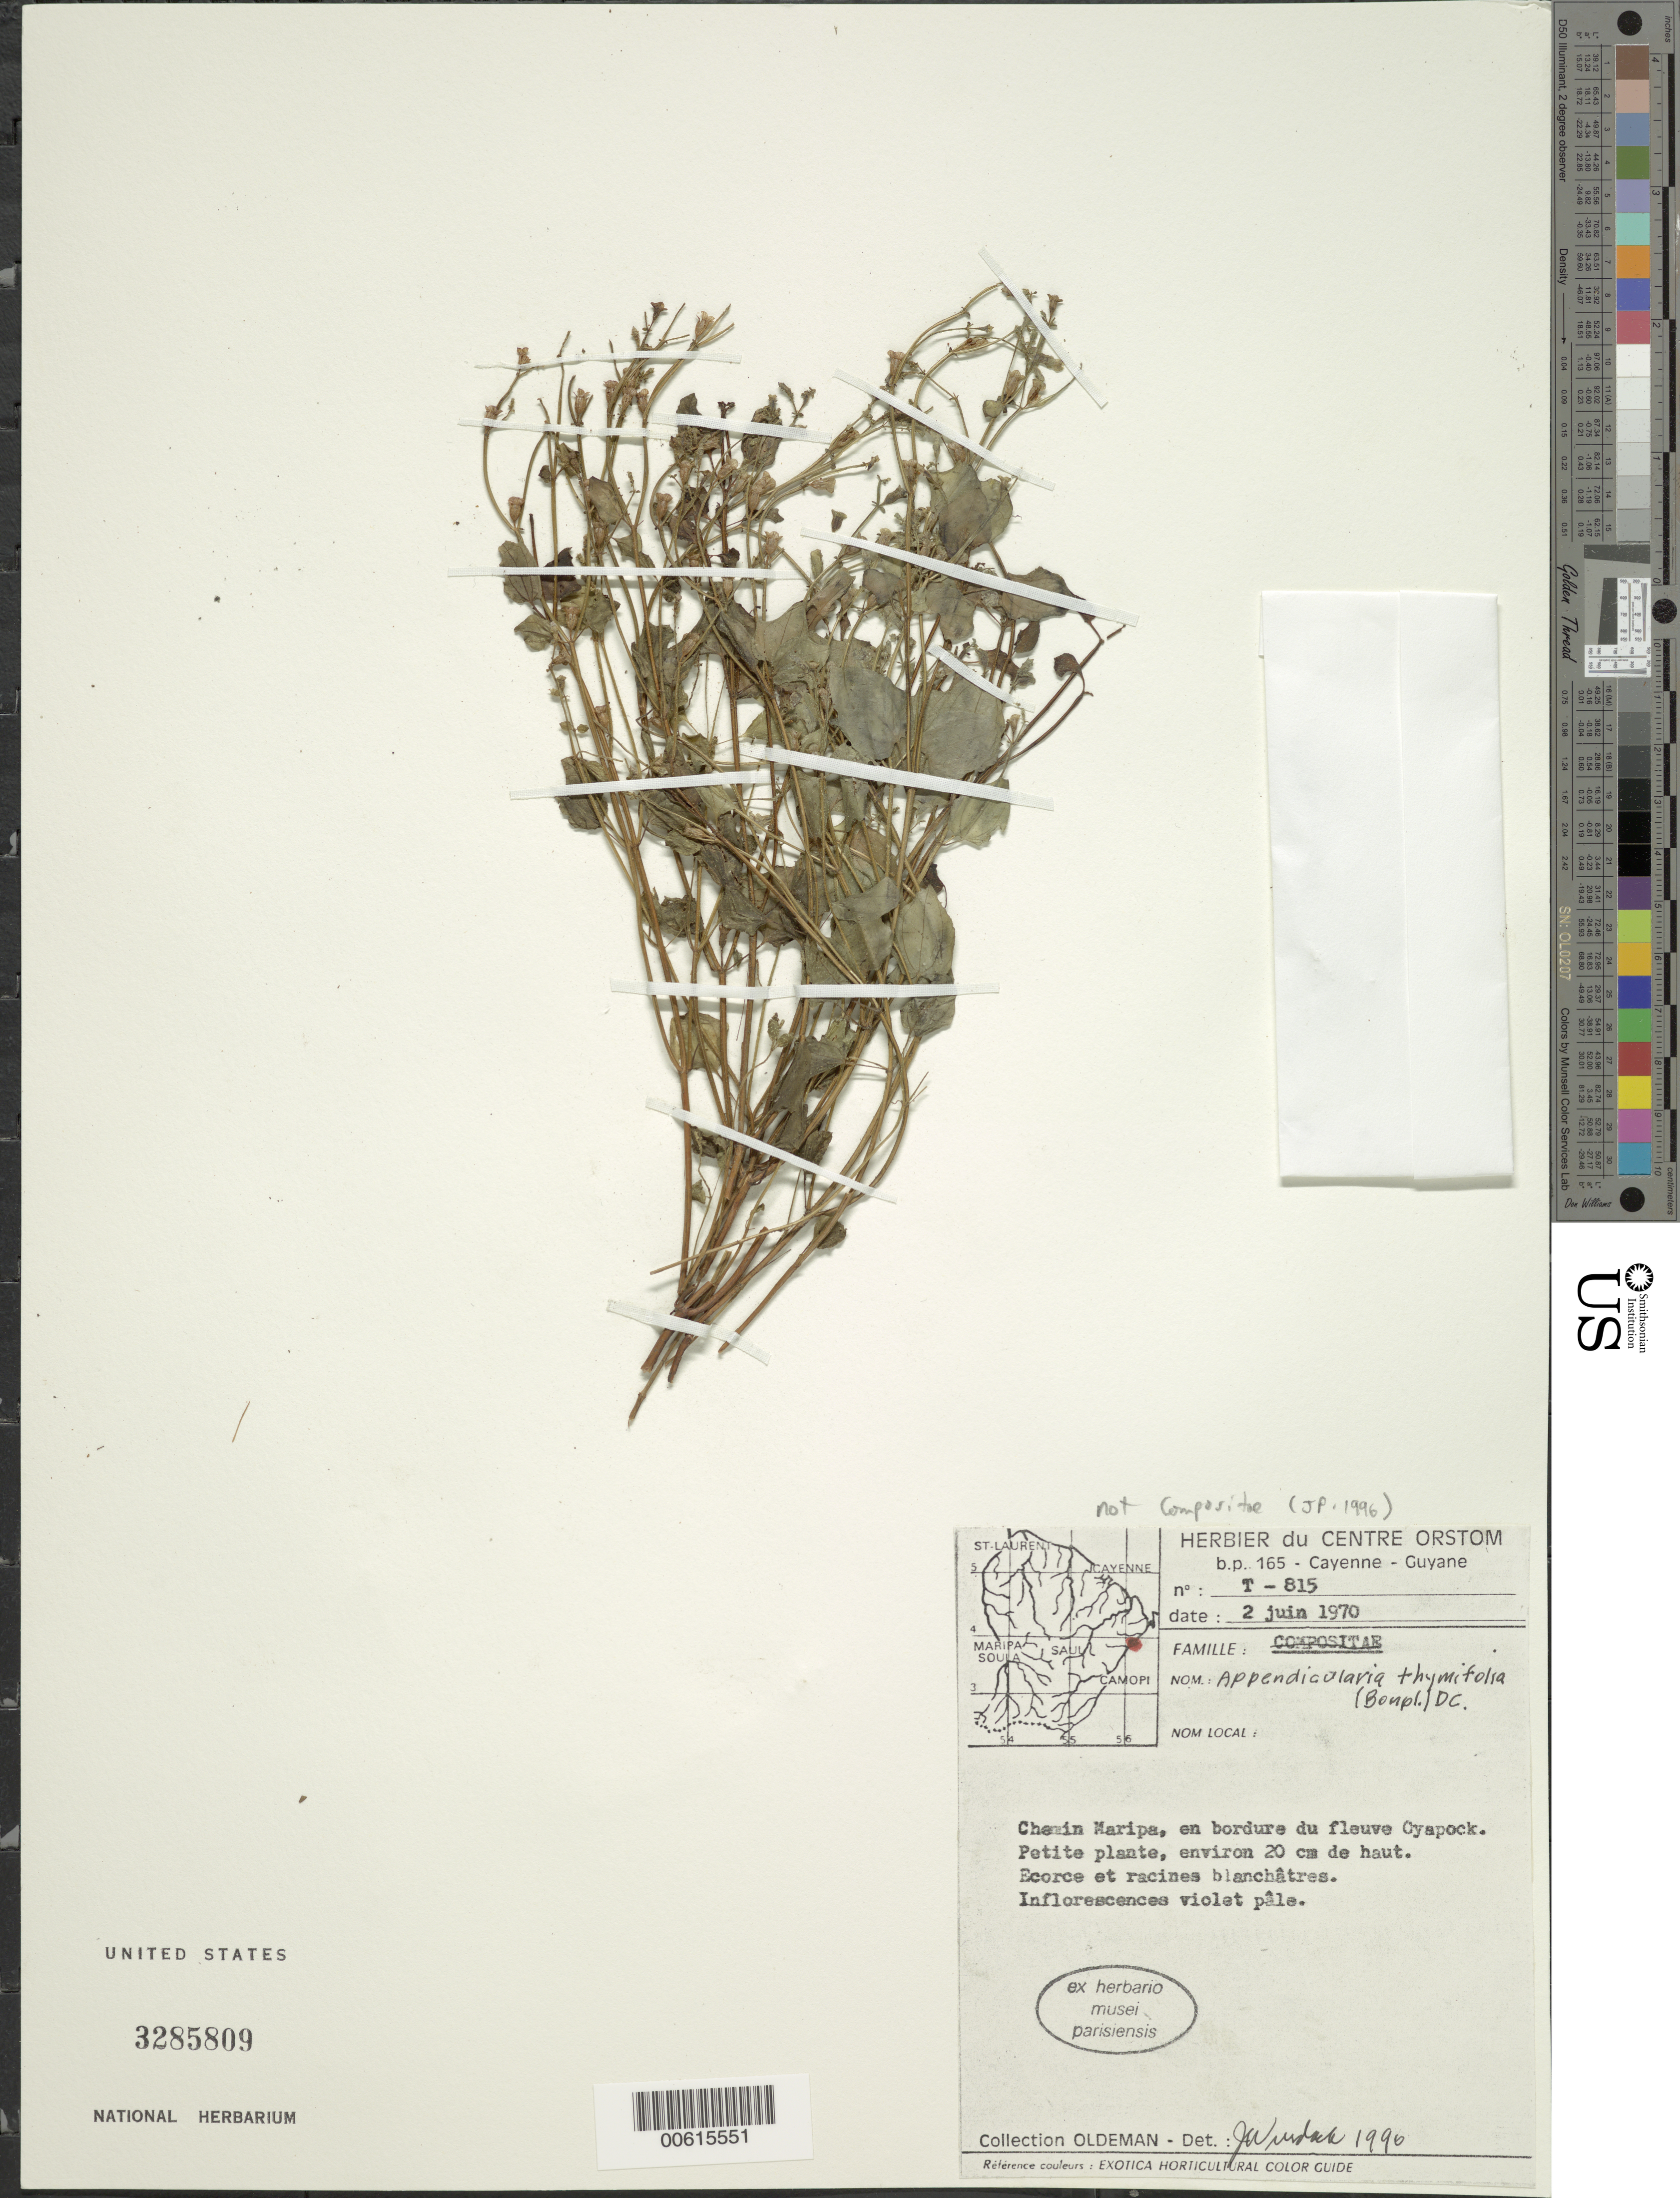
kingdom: Plantae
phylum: Tracheophyta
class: Magnoliopsida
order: Myrtales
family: Melastomataceae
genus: Appendicularia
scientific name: Appendicularia thymifolia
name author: (Bonpl.) DC.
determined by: Wurdack, John J., (US), US (UNITED STATES)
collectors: R. Oldeman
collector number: T 815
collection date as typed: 2-Jun-70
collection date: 1970-06-02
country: French Guiana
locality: Chemin Maripa, en bordure du fleuve Oyapock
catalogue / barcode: US 3285809